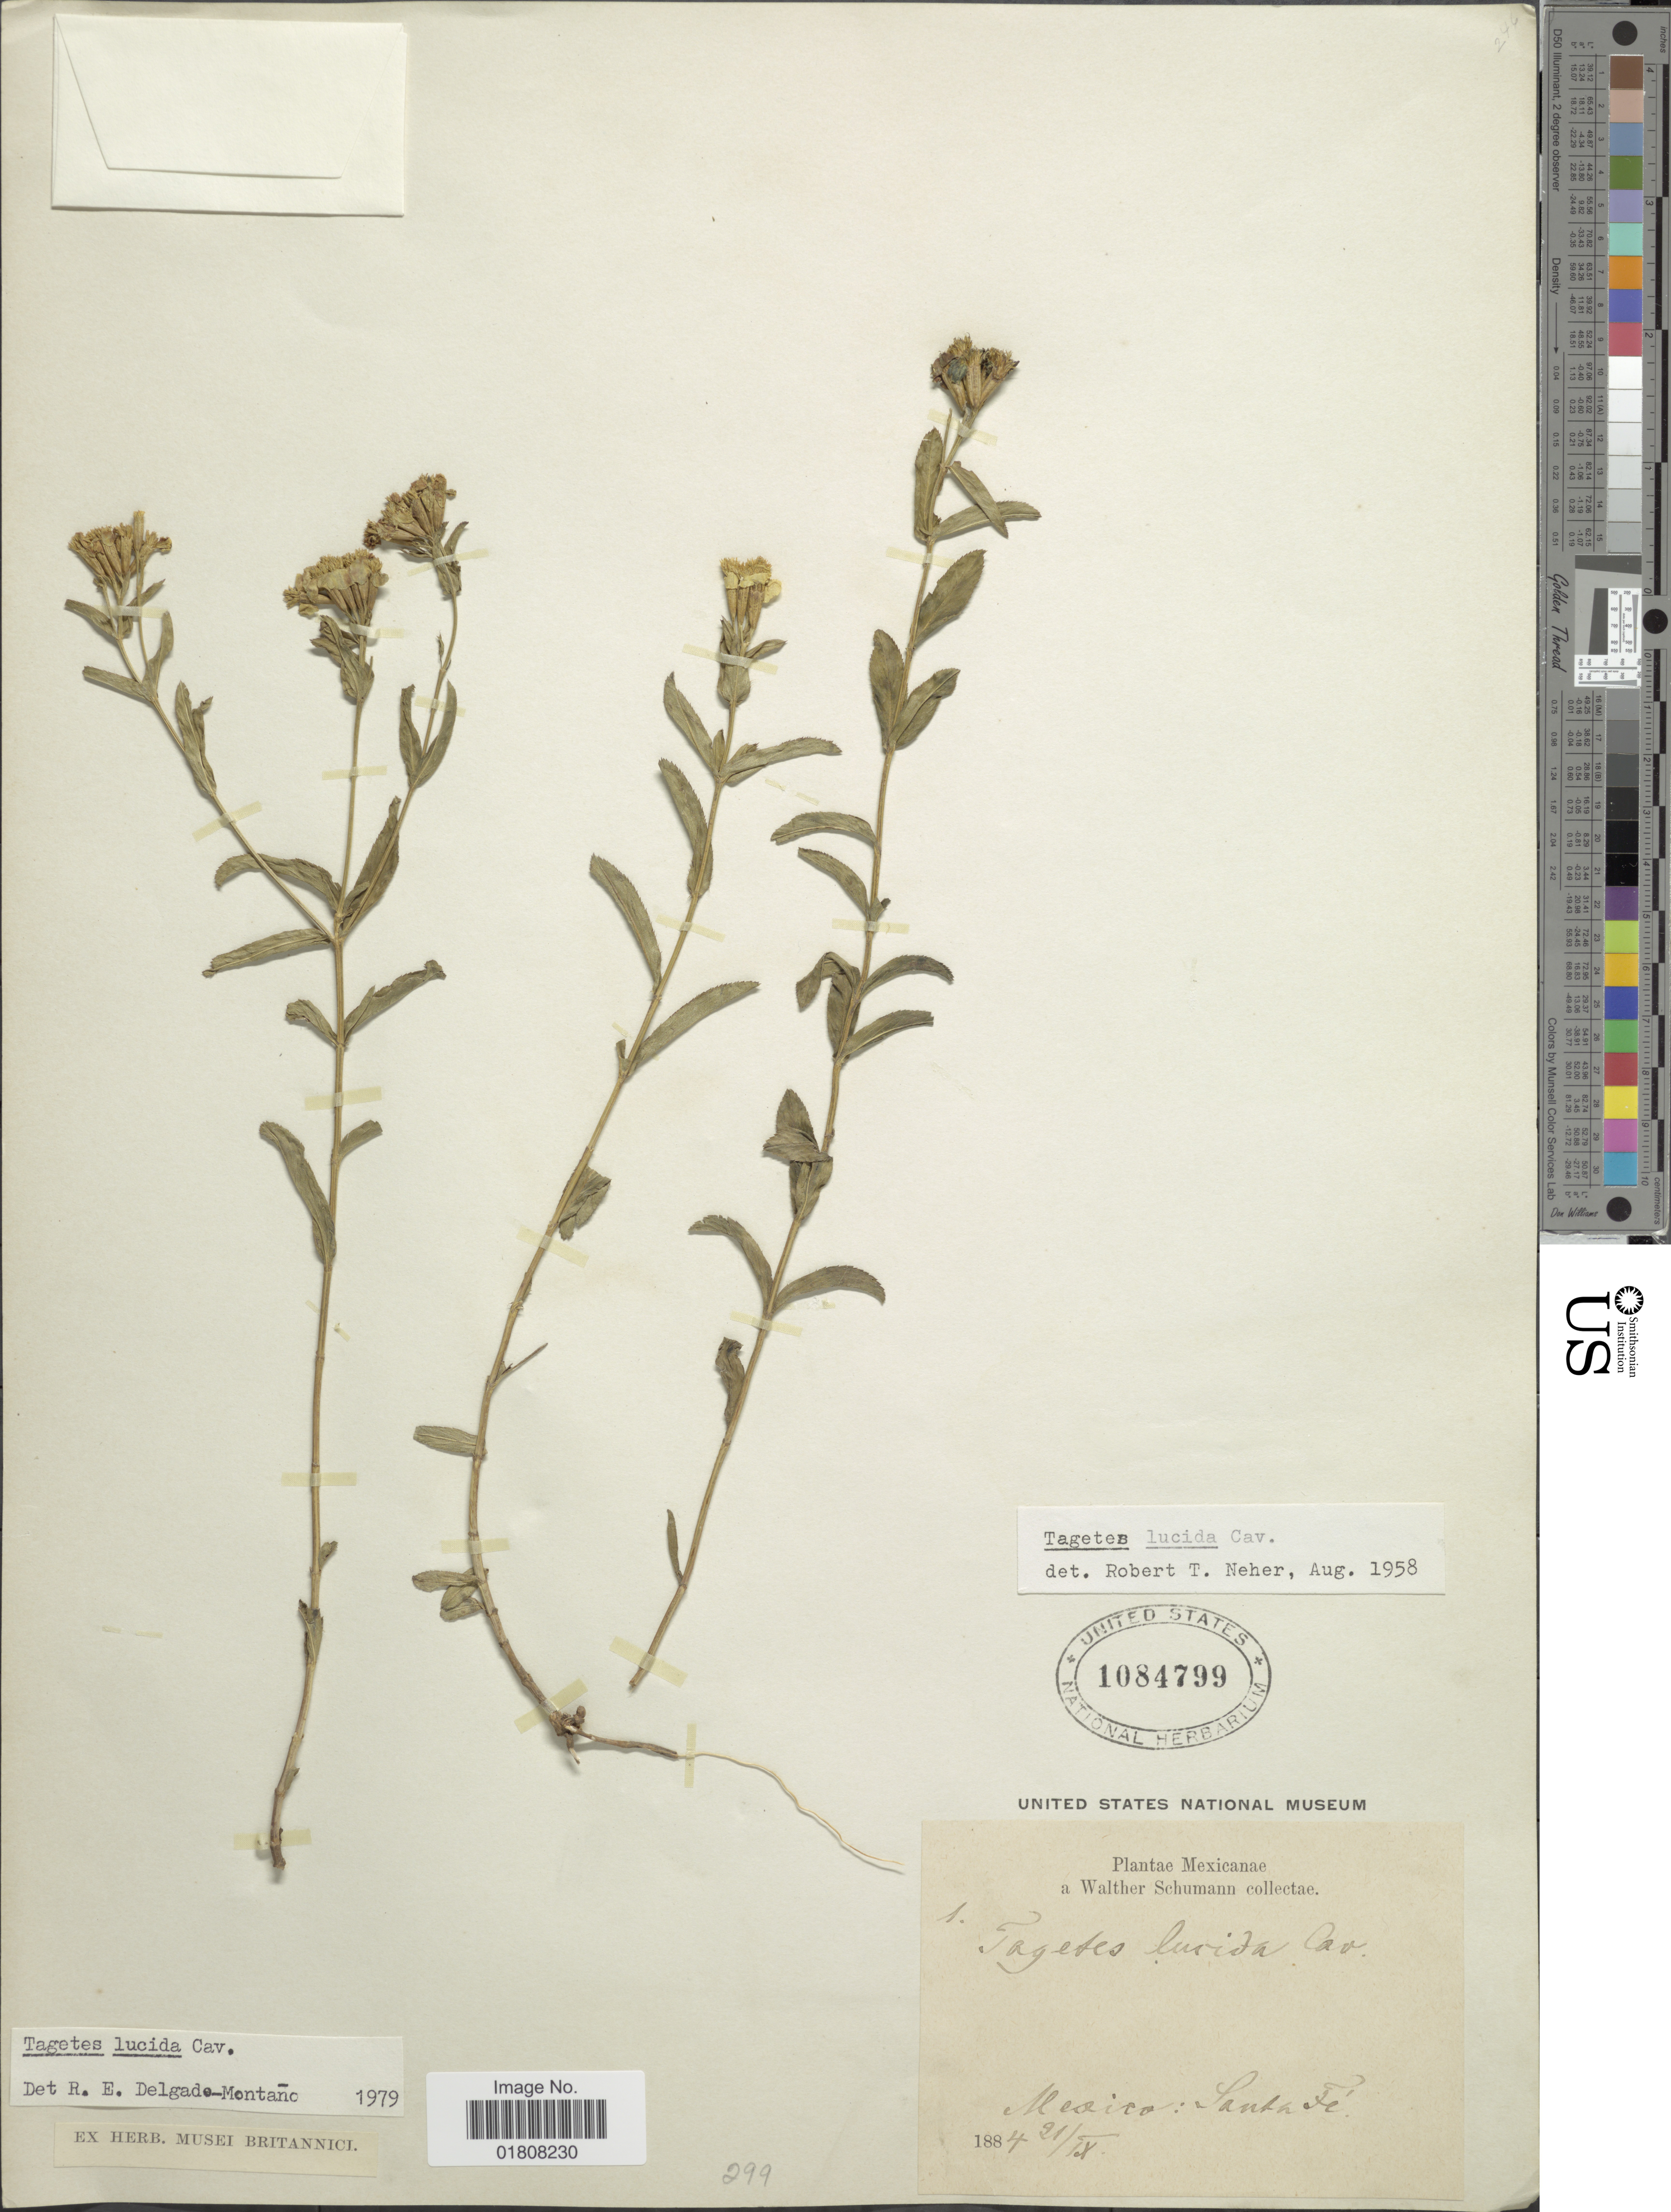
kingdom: Plantae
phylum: Tracheophyta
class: Magnoliopsida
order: Asterales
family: Asteraceae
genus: Tagetes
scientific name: Tagetes lucida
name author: Cav.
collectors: W. Schumann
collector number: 1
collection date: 1884-09-21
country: Mexico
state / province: México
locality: Santa Fe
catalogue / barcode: US 1084799